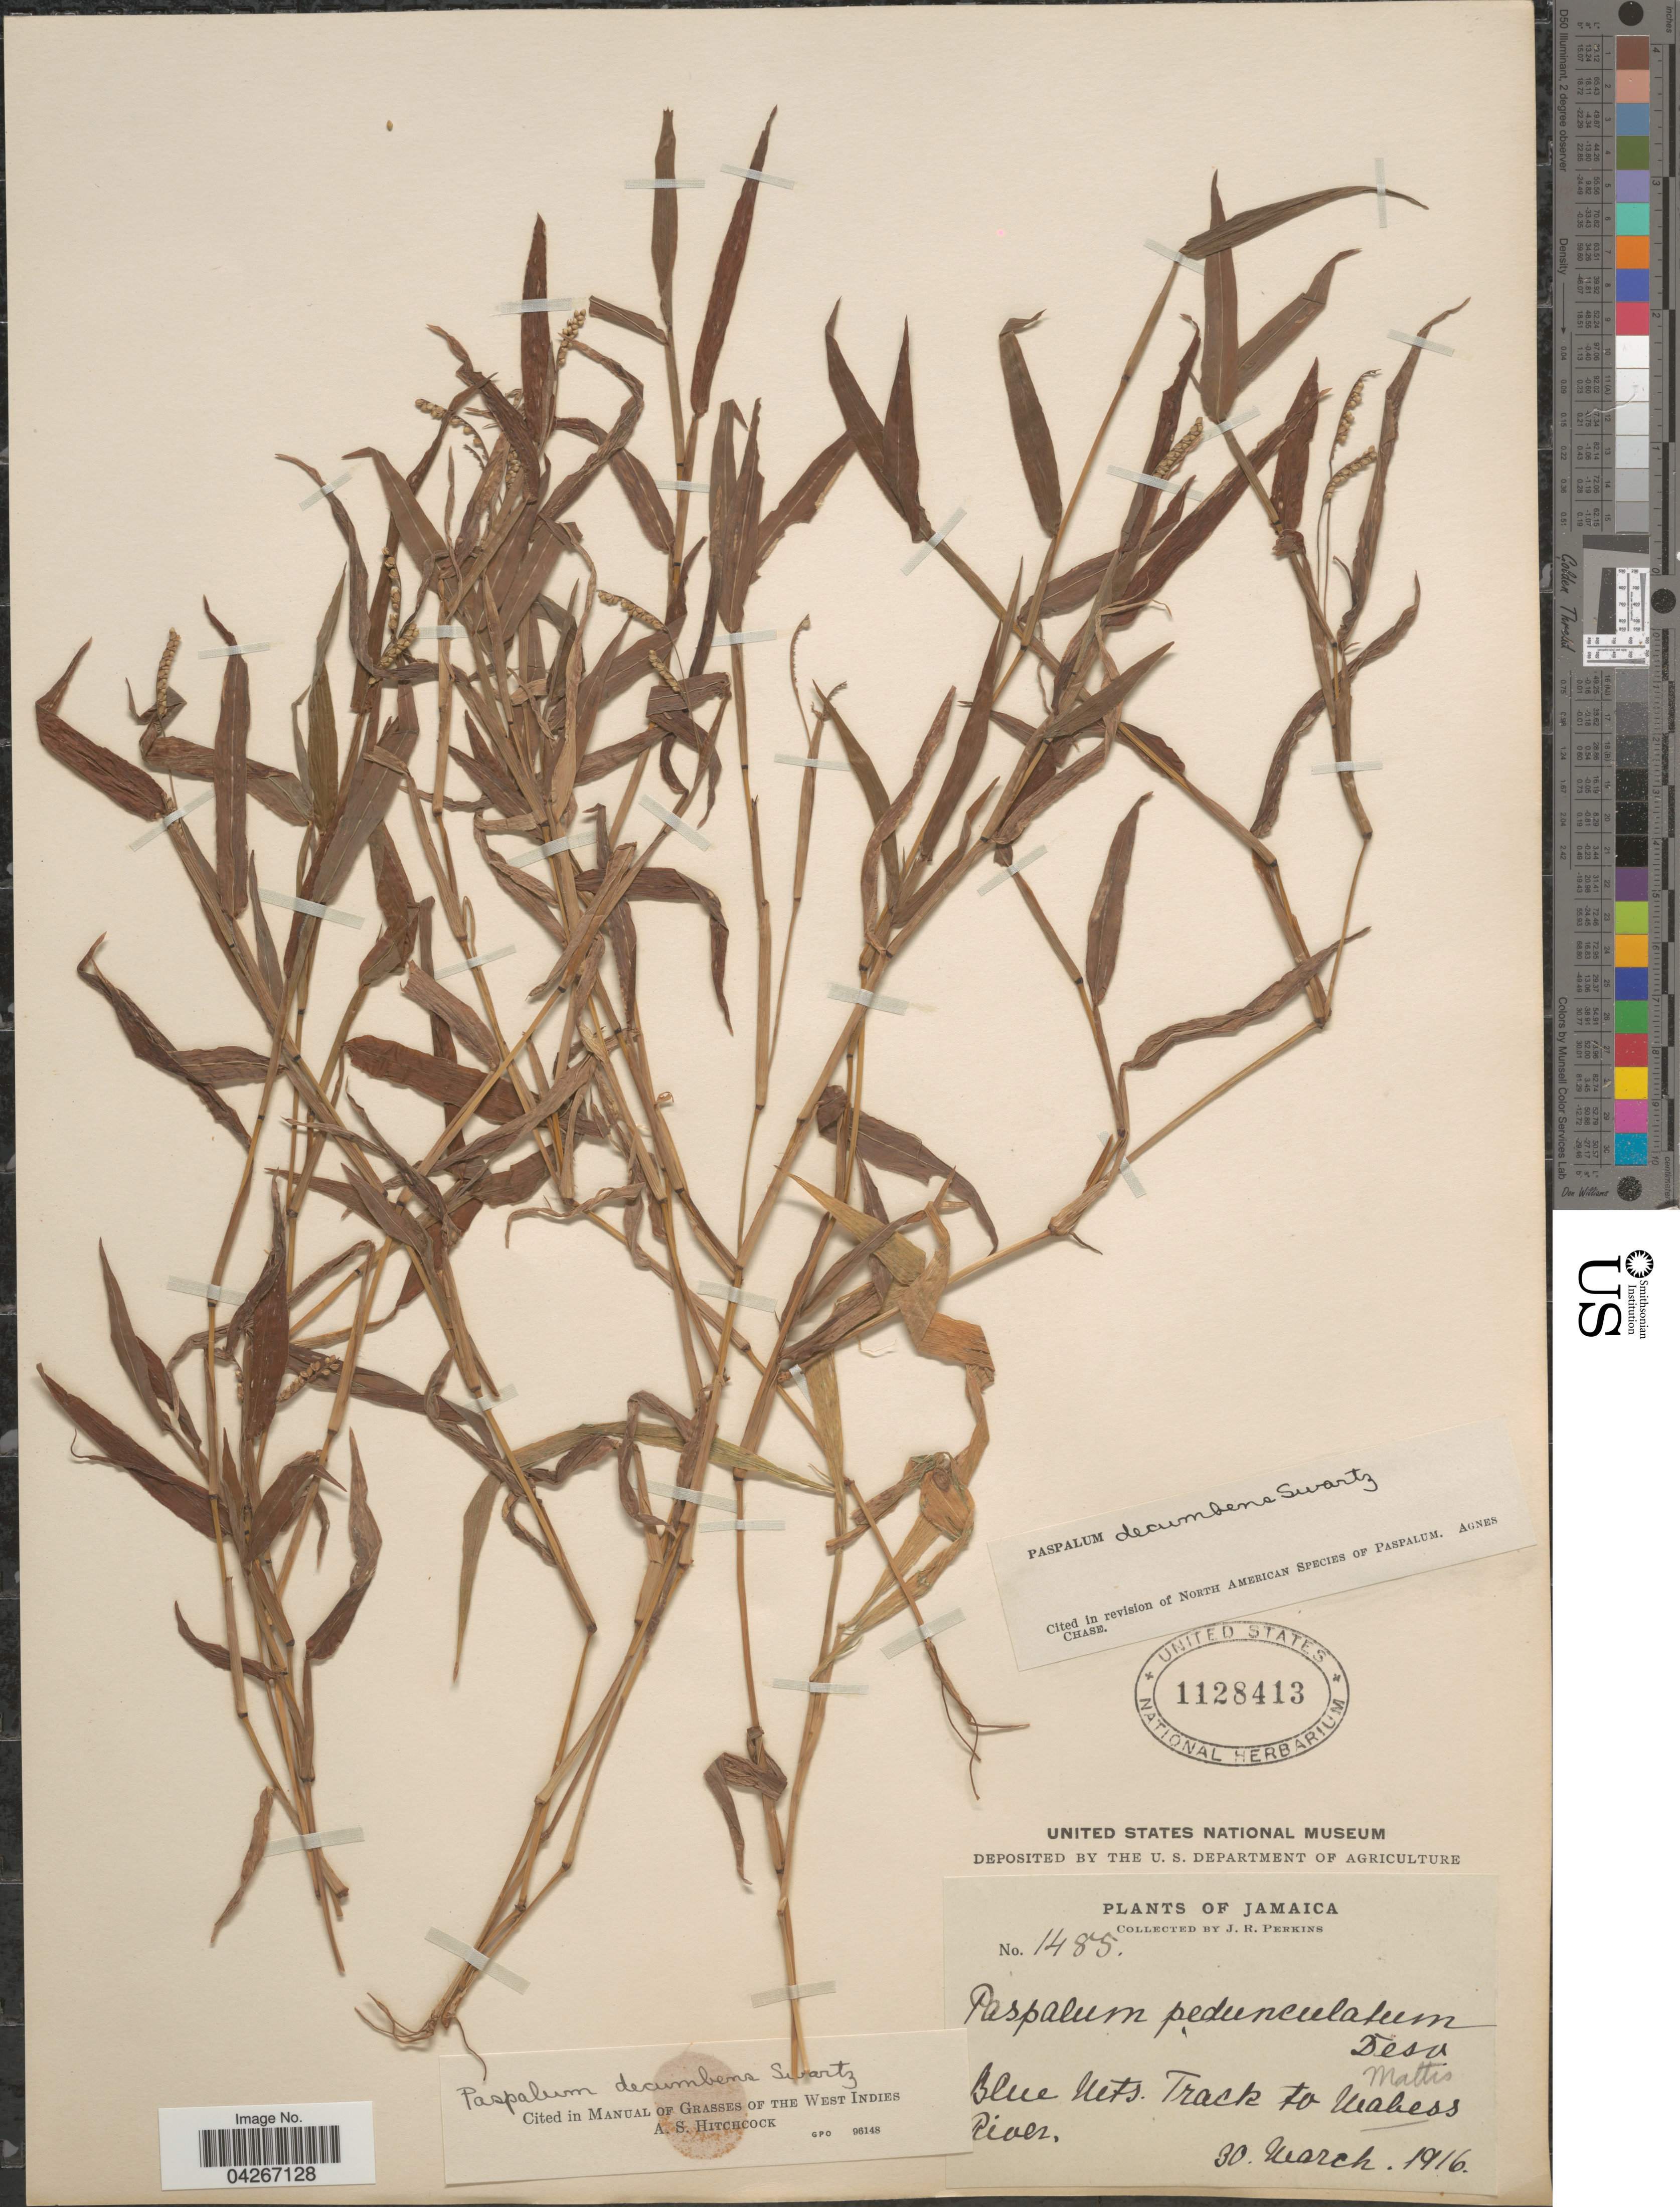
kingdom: Plantae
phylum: Tracheophyta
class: Liliopsida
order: Poales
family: Poaceae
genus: Paspalum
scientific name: Paspalum decumbens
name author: Sw.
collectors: J. R. Perkins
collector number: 1485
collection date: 1916-03-30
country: Jamaica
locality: Blue Mts. Track to Mattis River.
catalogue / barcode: US 1128413